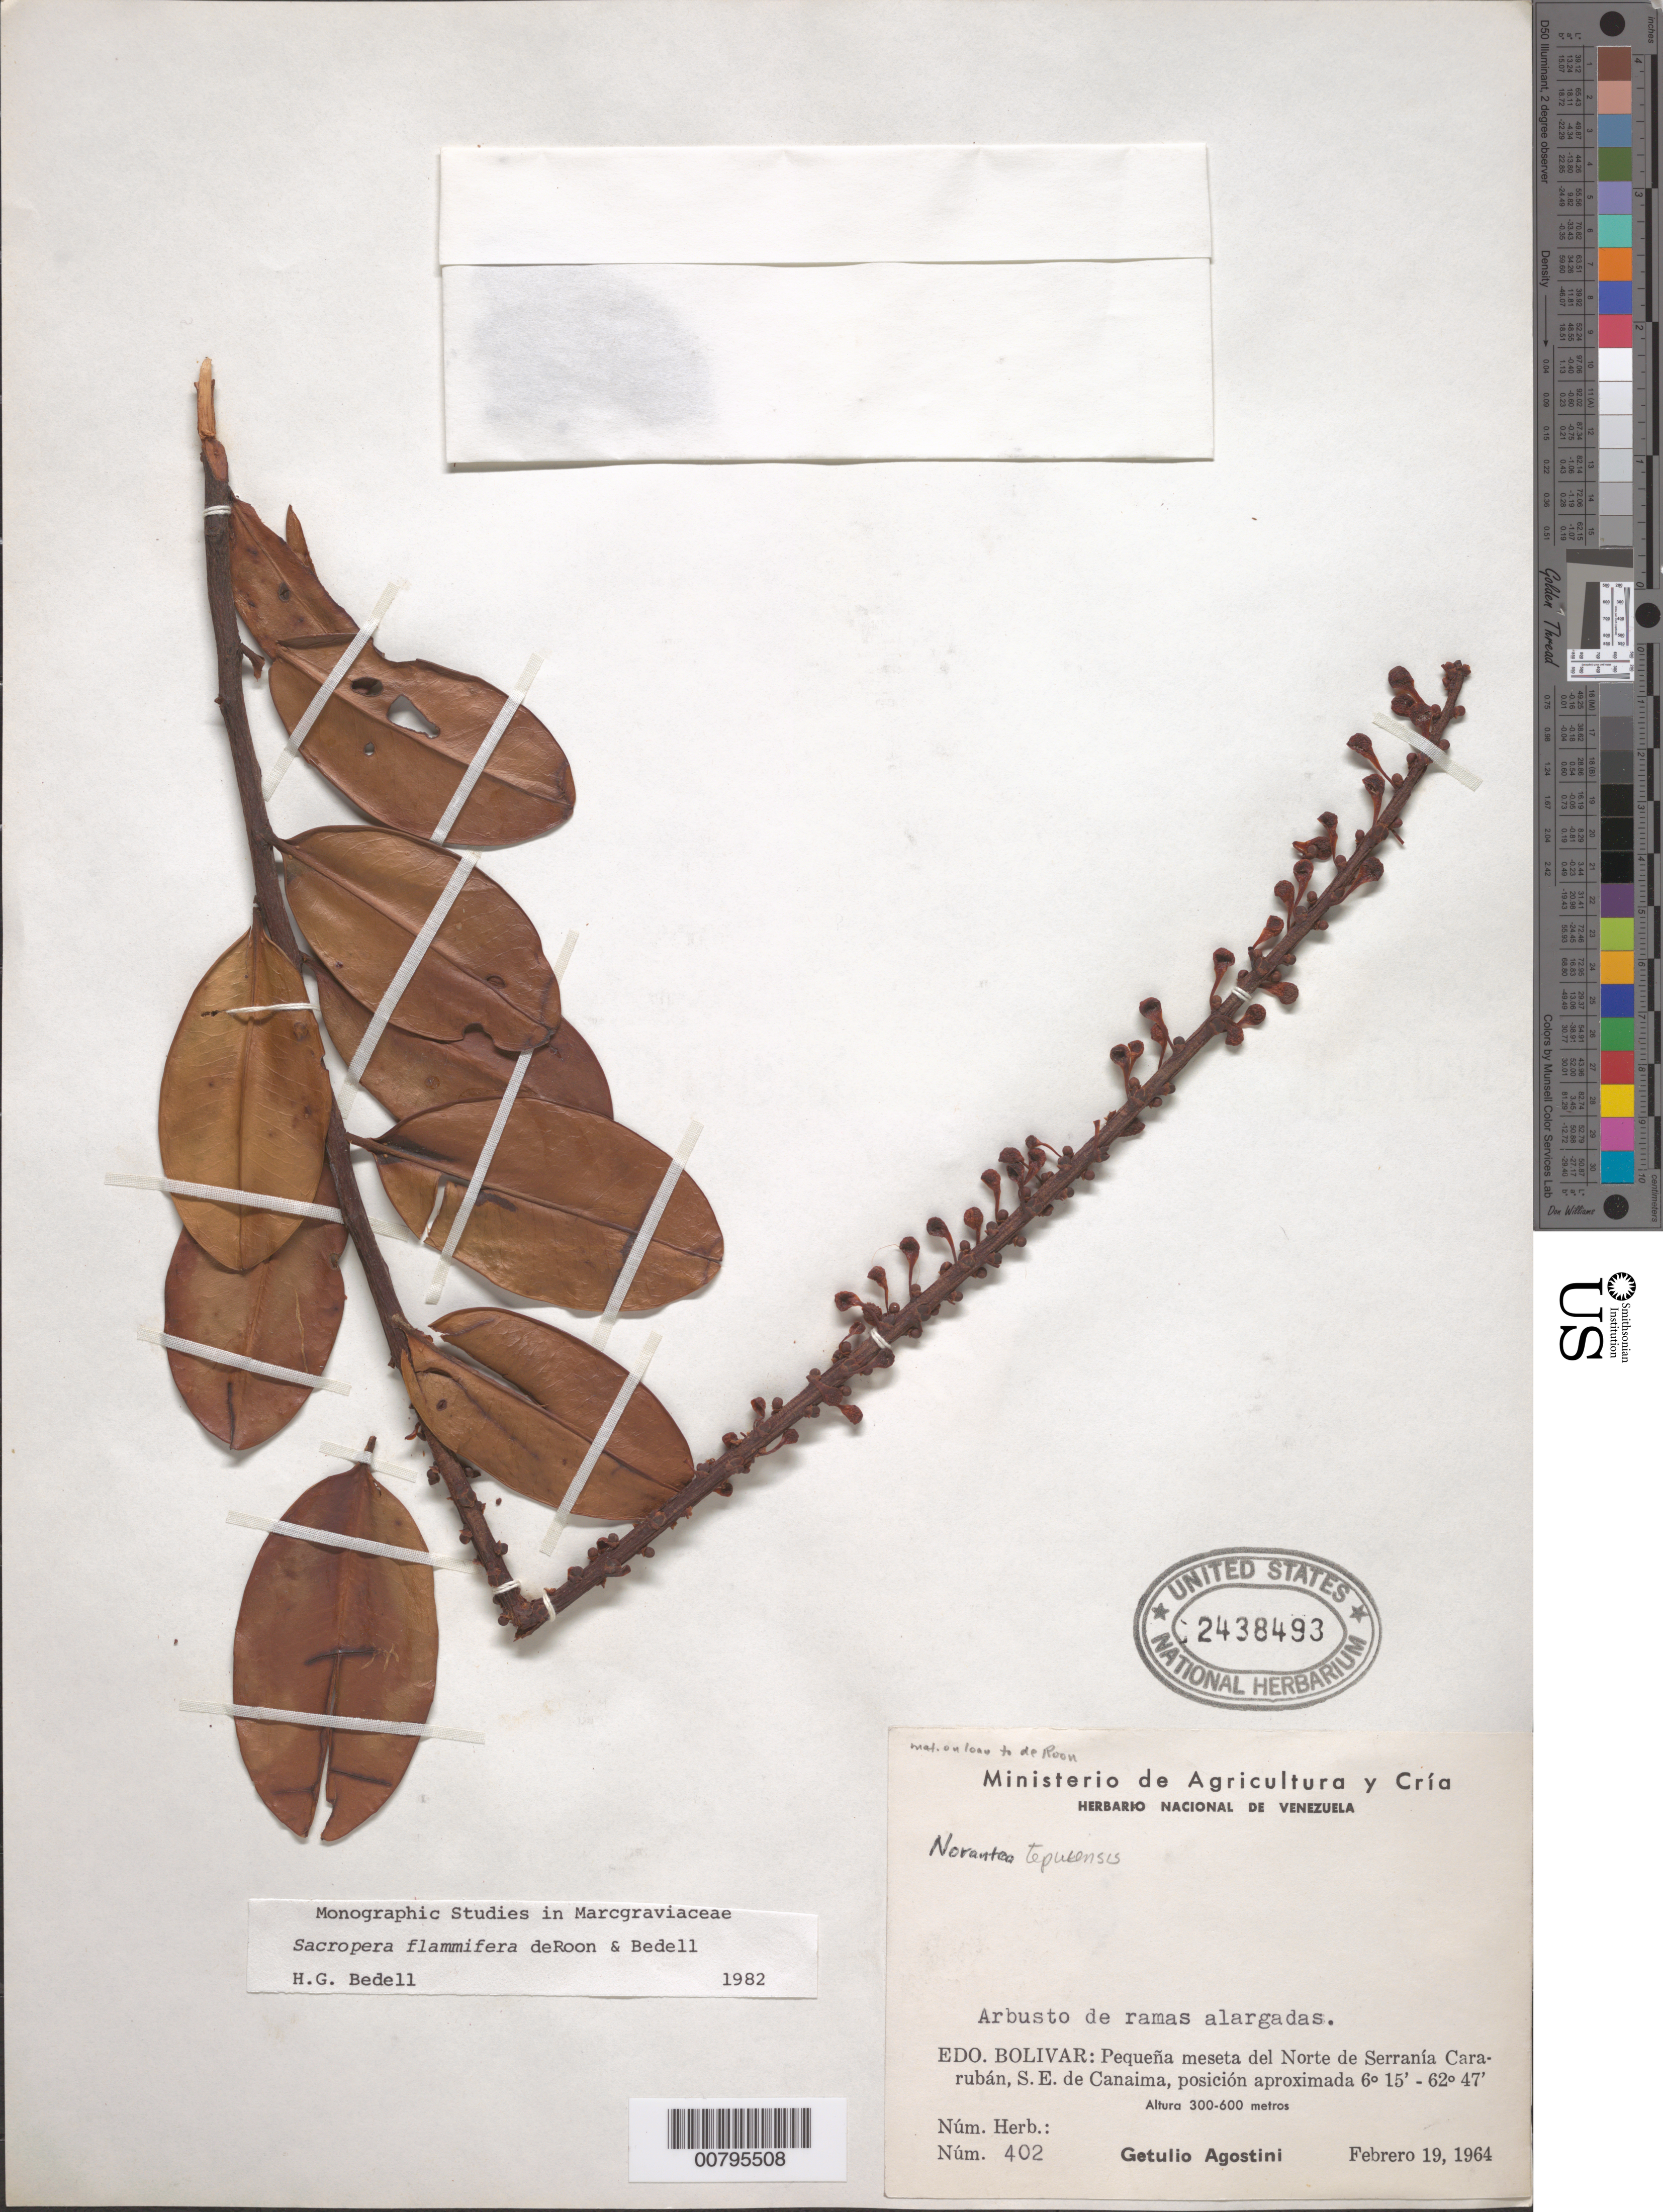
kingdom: Plantae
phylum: Tracheophyta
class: Magnoliopsida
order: Ericales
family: Marcgraviaceae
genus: Sarcopera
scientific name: Sarcopera flammifera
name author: de Roon & Bedell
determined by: Bedell, H. G.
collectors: G. Agostini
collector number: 402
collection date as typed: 19-Feb-64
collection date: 1964-02-19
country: Venezuela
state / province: Bolívar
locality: Serrania Cararuban, N of, and SE of Canaima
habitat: Small plateau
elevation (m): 300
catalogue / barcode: US 2438493